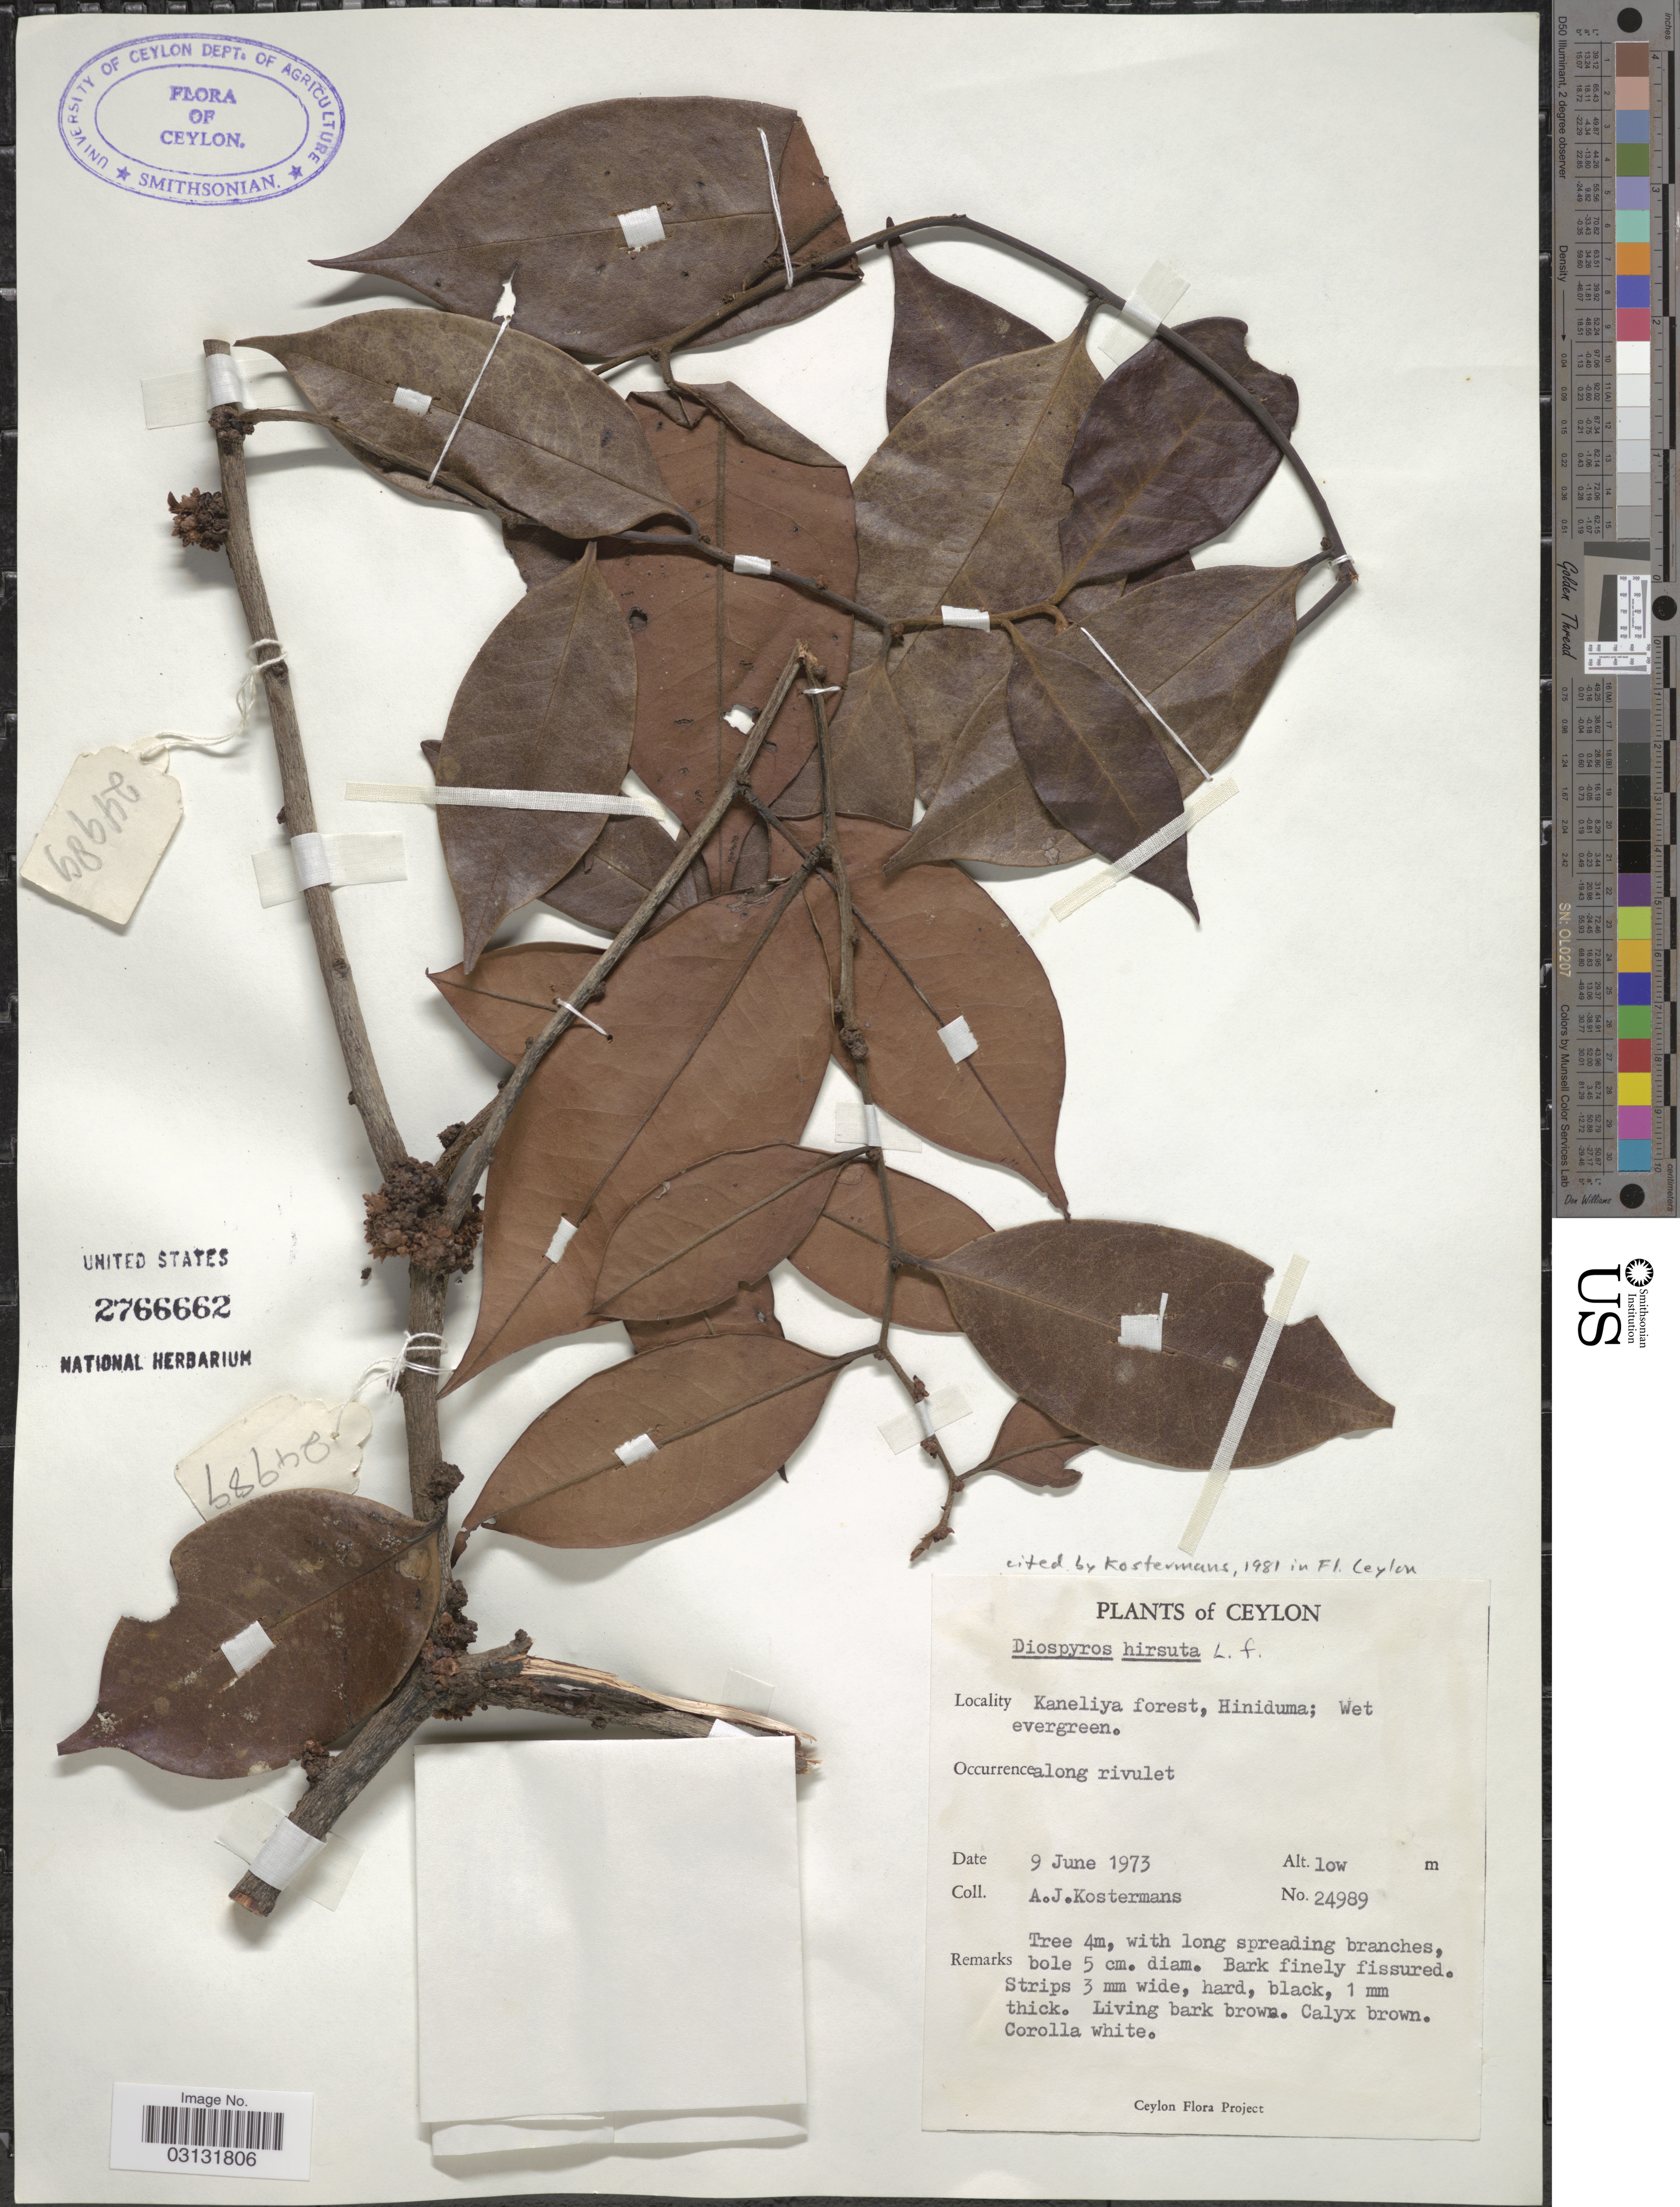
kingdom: Plantae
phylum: Tracheophyta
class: Magnoliopsida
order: Ericales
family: Ebenaceae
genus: Diospyros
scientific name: Diospyros hirsuta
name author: L. f.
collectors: A. J. G. Kostermans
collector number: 24989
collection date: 1973-06-09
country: Sri Lanka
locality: Ceylon. Kaneliya forest, Hiniduma; Wet evergreen.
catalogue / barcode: US 2766662